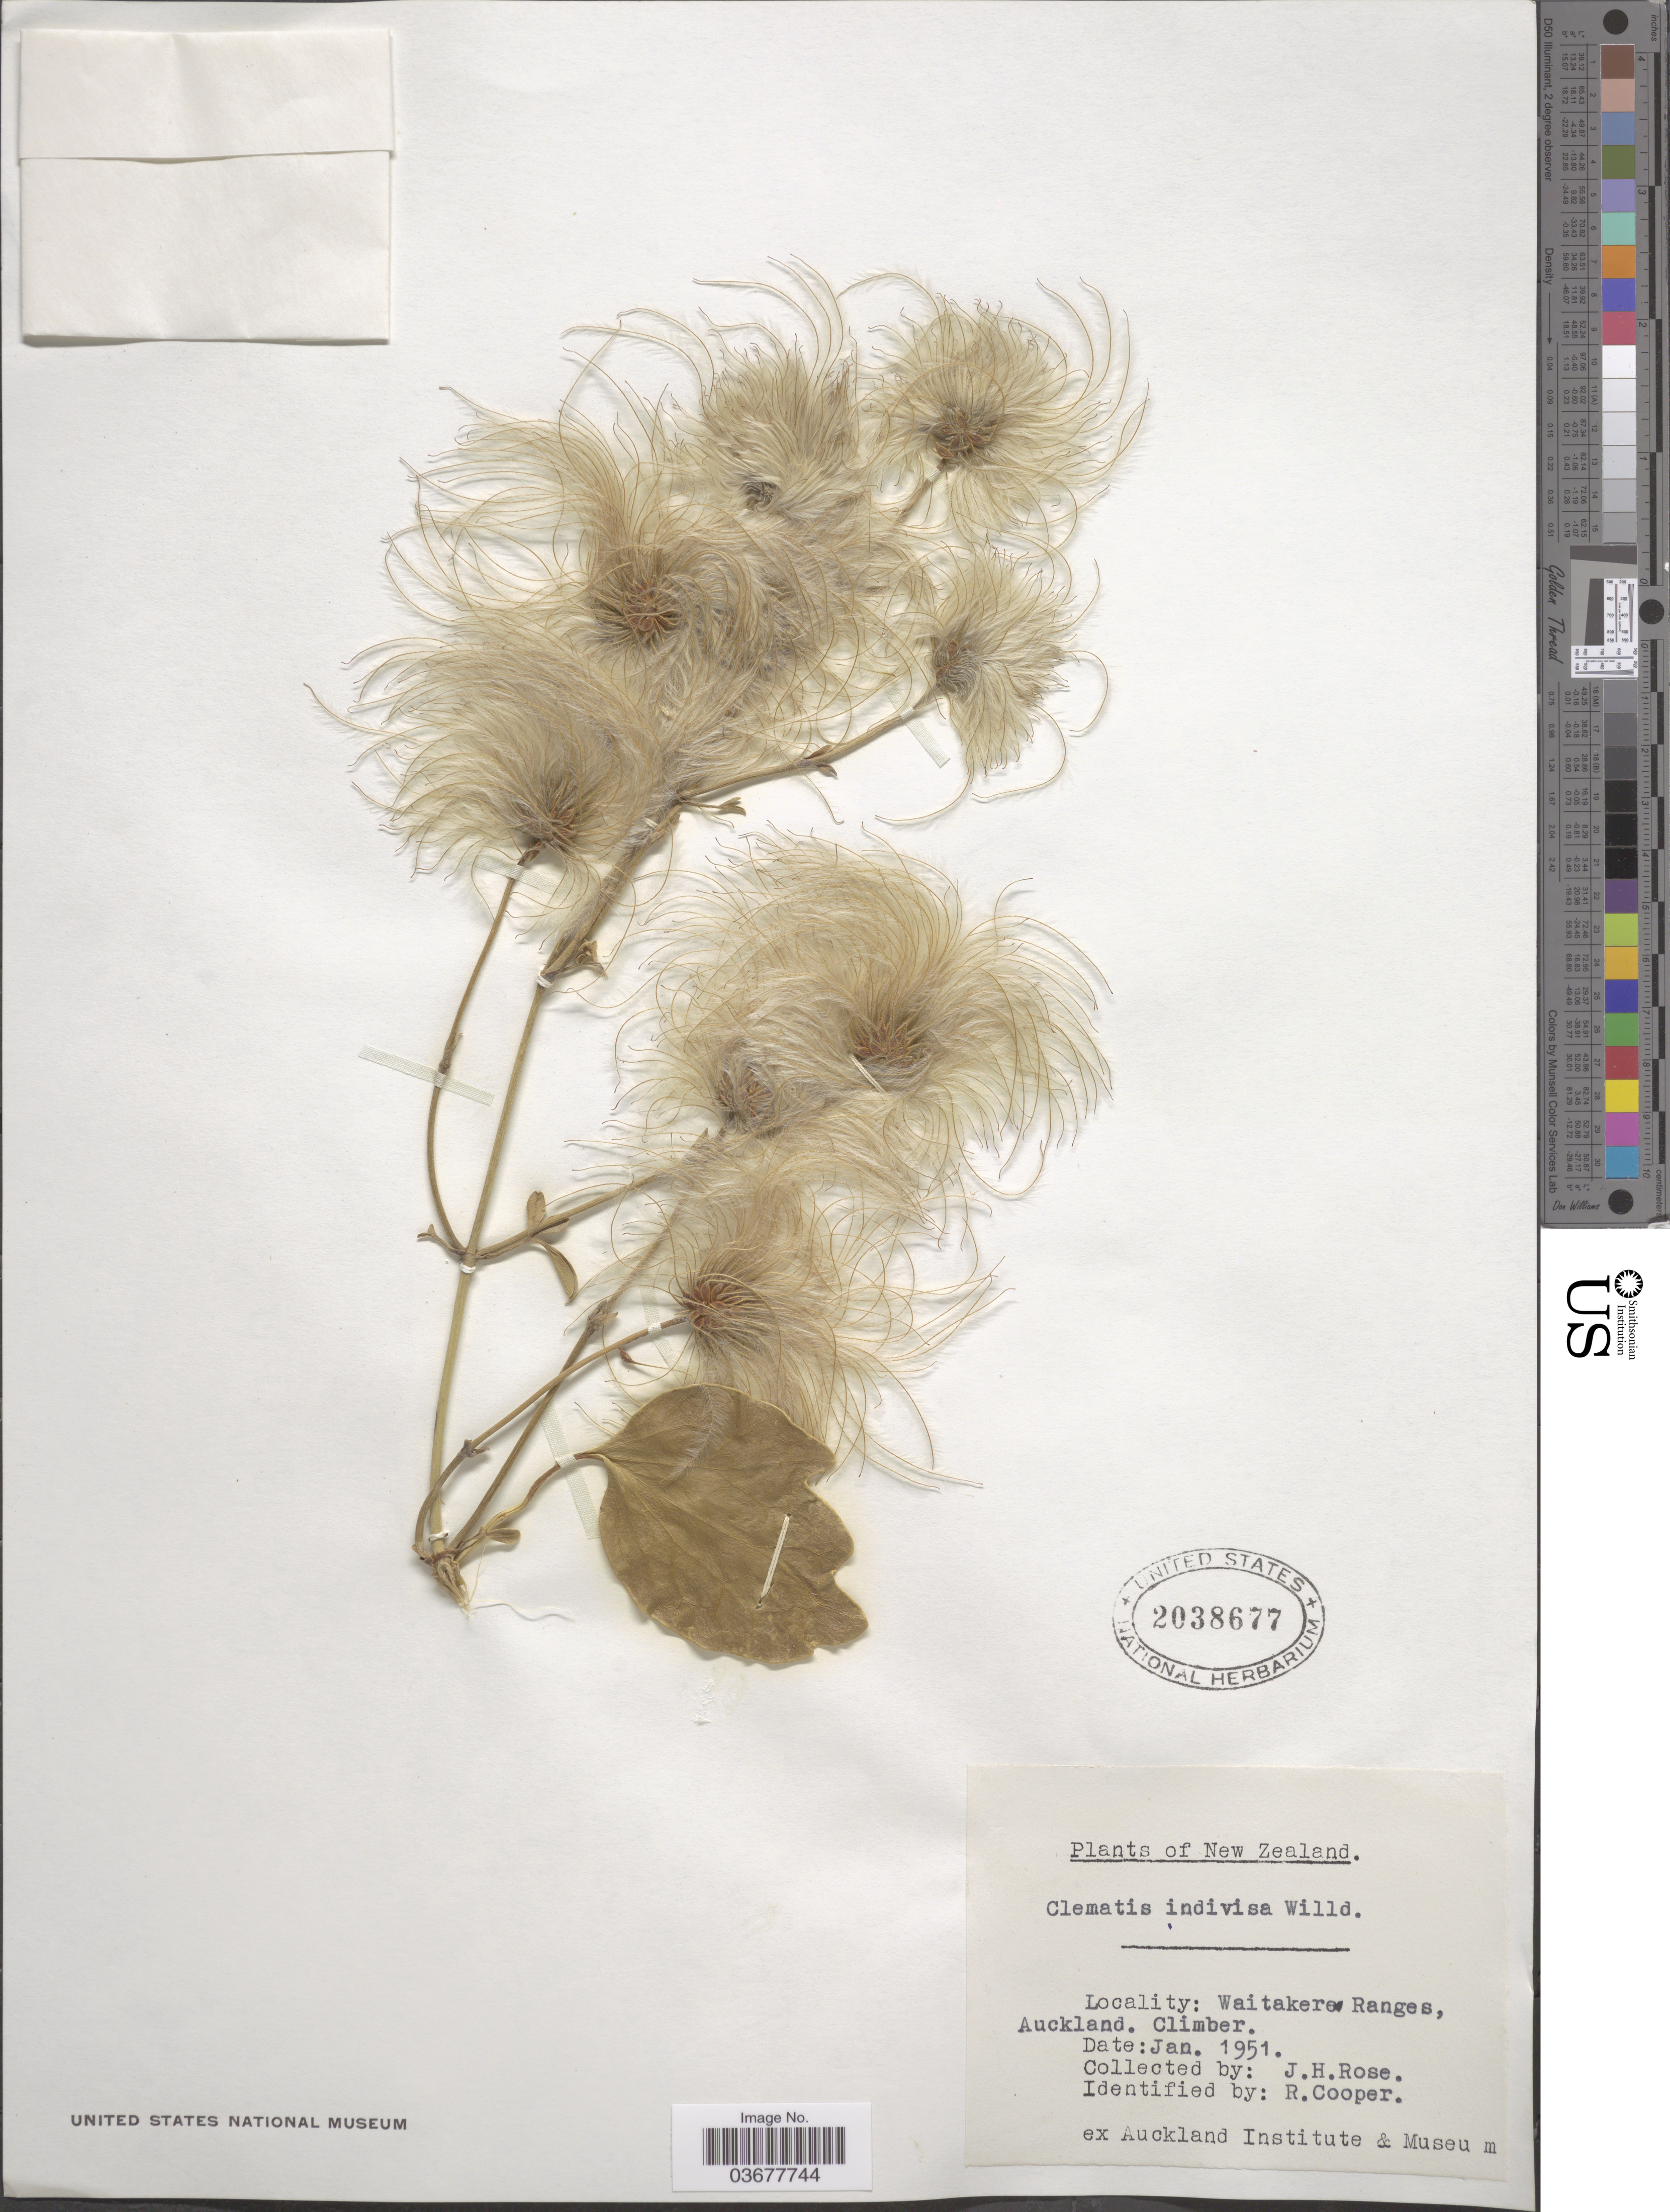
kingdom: Plantae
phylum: Tracheophyta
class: Magnoliopsida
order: Ranunculales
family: Ranunculaceae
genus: Clematis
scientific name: Clematis indivisa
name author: Willd.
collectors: J. H. Rose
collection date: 1951-01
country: New Zealand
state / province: Auckland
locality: Waitakere Ranges.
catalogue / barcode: US 2038677